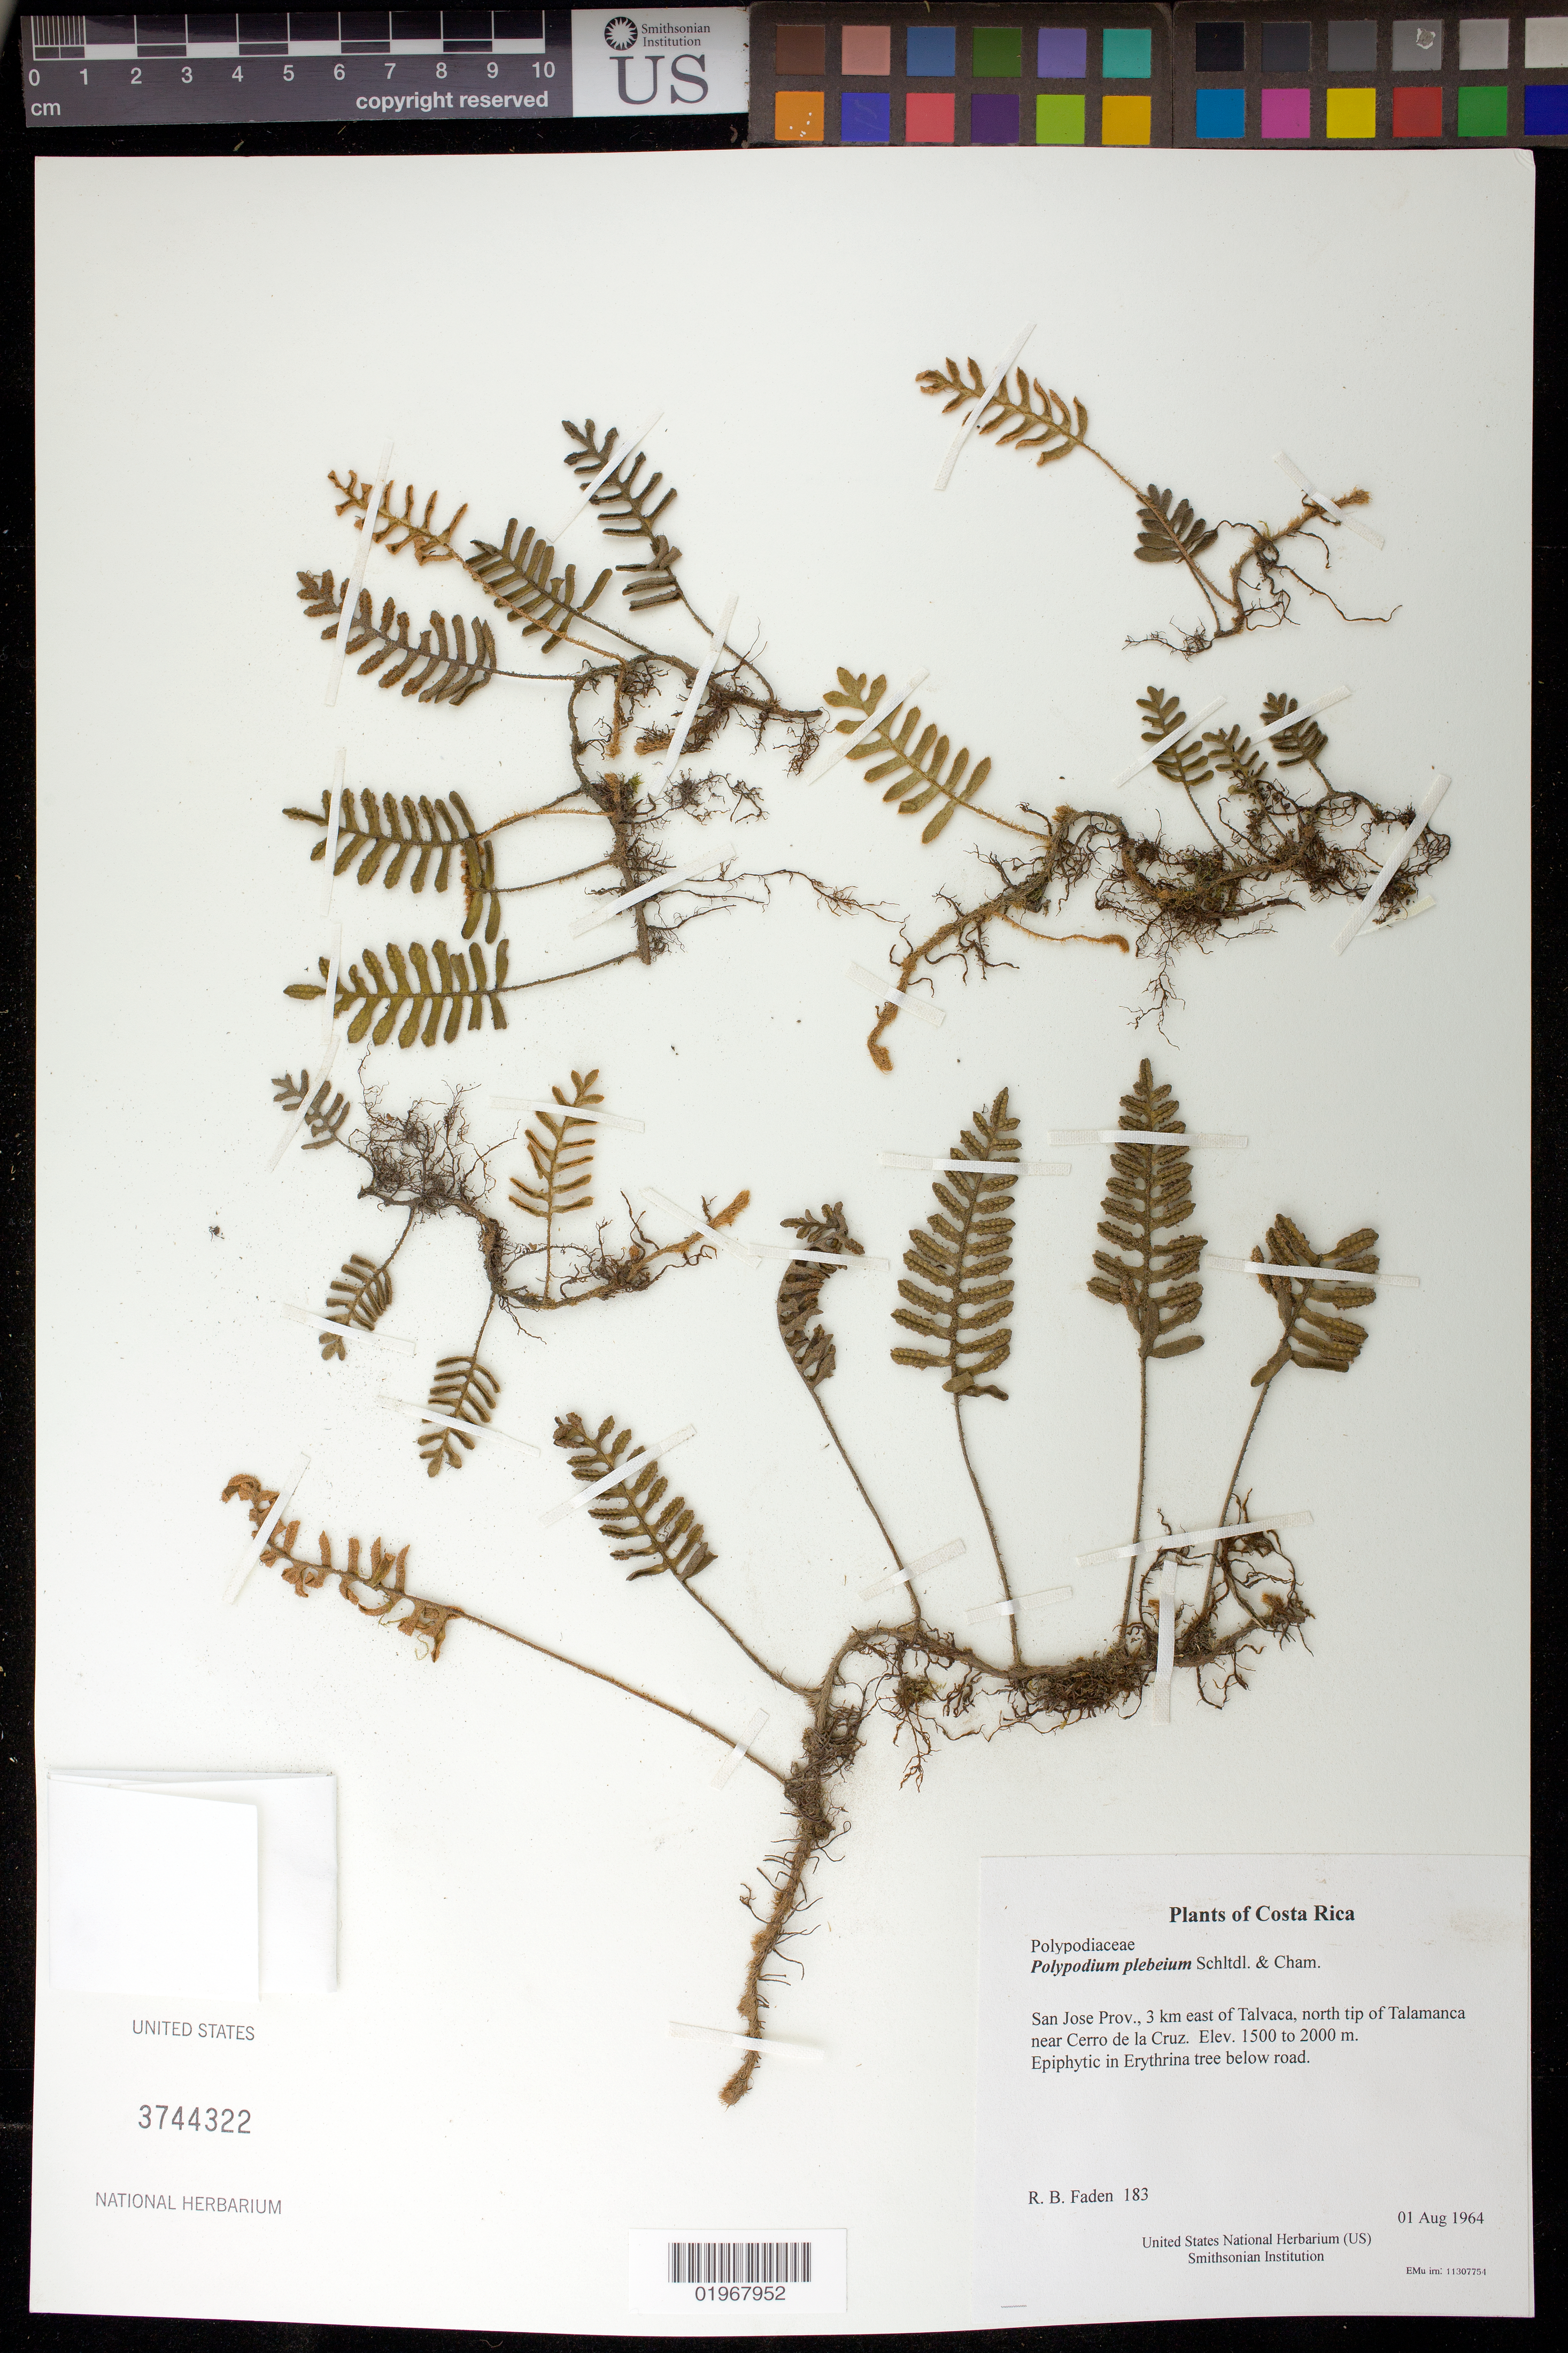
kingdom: Plantae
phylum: Tracheophyta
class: Polypodiopsida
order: Polypodiales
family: Polypodiaceae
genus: Polypodium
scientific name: Polypodium plebeium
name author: Schltdl. & Cham.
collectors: R. B. Faden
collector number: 183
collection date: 1964-08-01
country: Costa Rica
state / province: San Jose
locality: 3 km east of Talvaca, north tip of Talamanca near Cerro de la Cruz.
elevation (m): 1500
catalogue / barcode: US 3744322